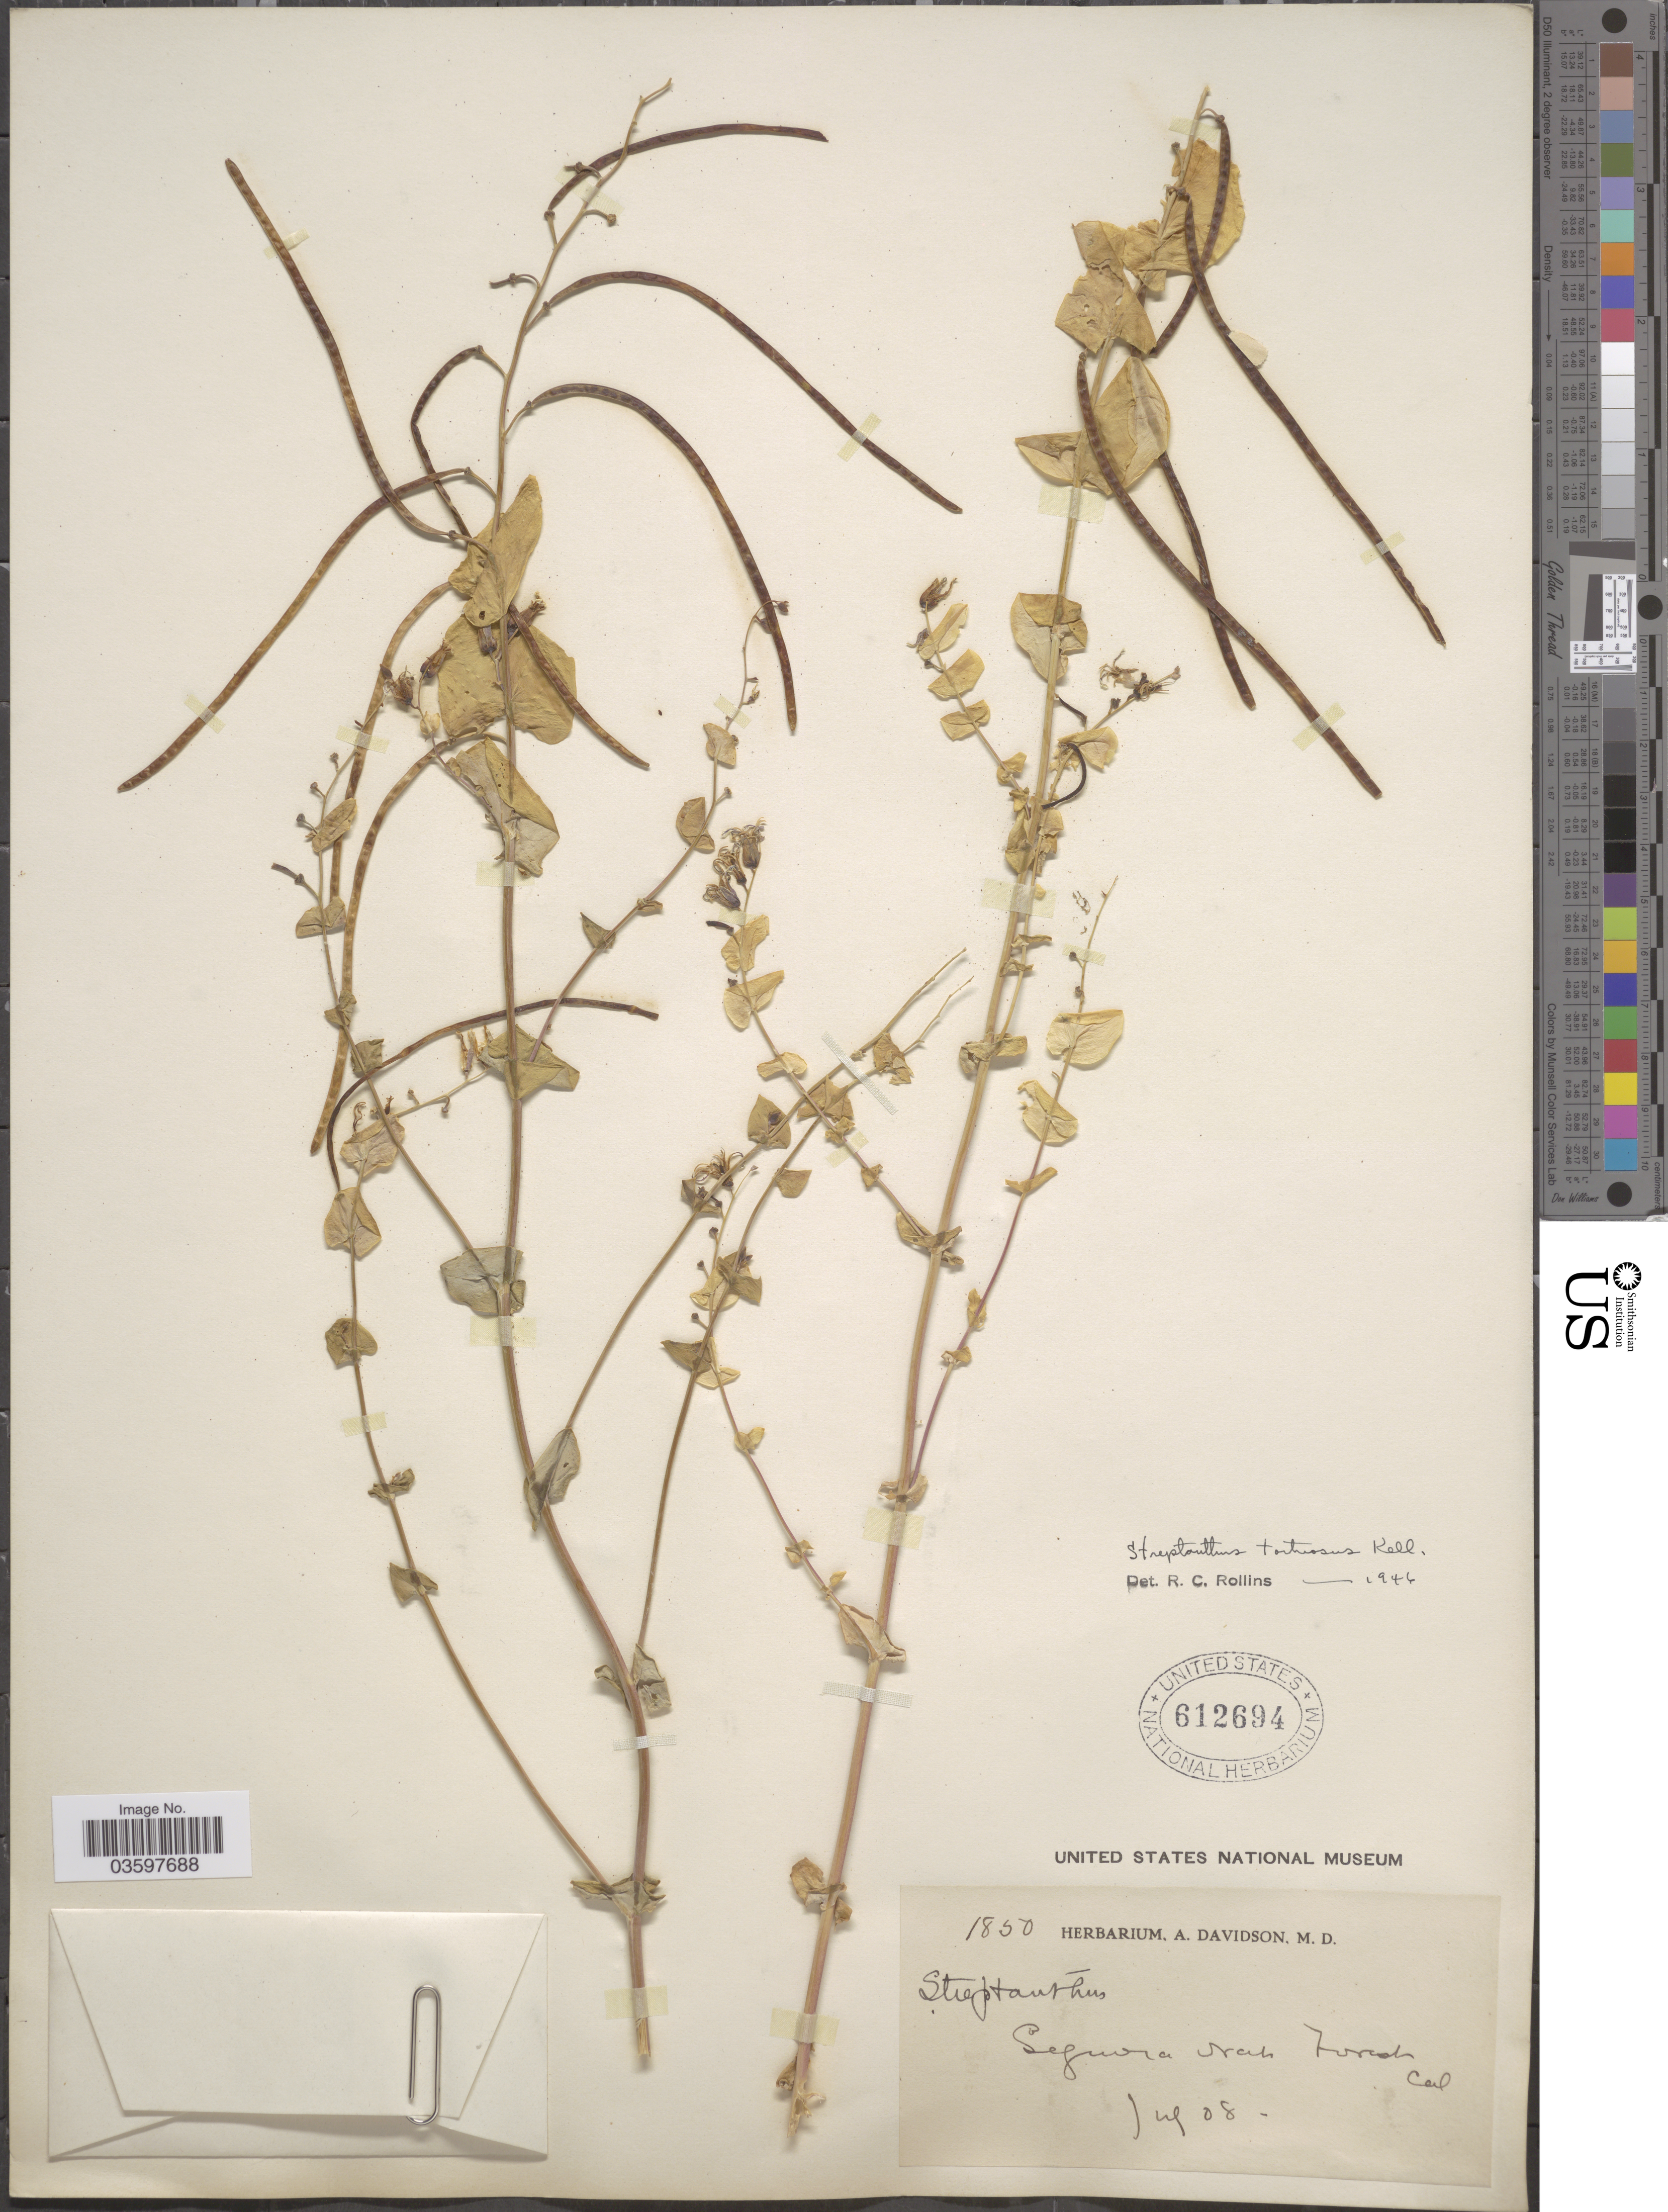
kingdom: Plantae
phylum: Tracheophyta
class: Magnoliopsida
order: Brassicales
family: Brassicaceae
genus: Streptanthus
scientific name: Streptanthus tortuosus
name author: Kellogg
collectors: ex herb. A. Davidson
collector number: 1850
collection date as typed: Transcribed d/m/y: /7/8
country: United States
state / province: California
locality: Sequoia Nat. Forest.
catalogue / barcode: US 612694